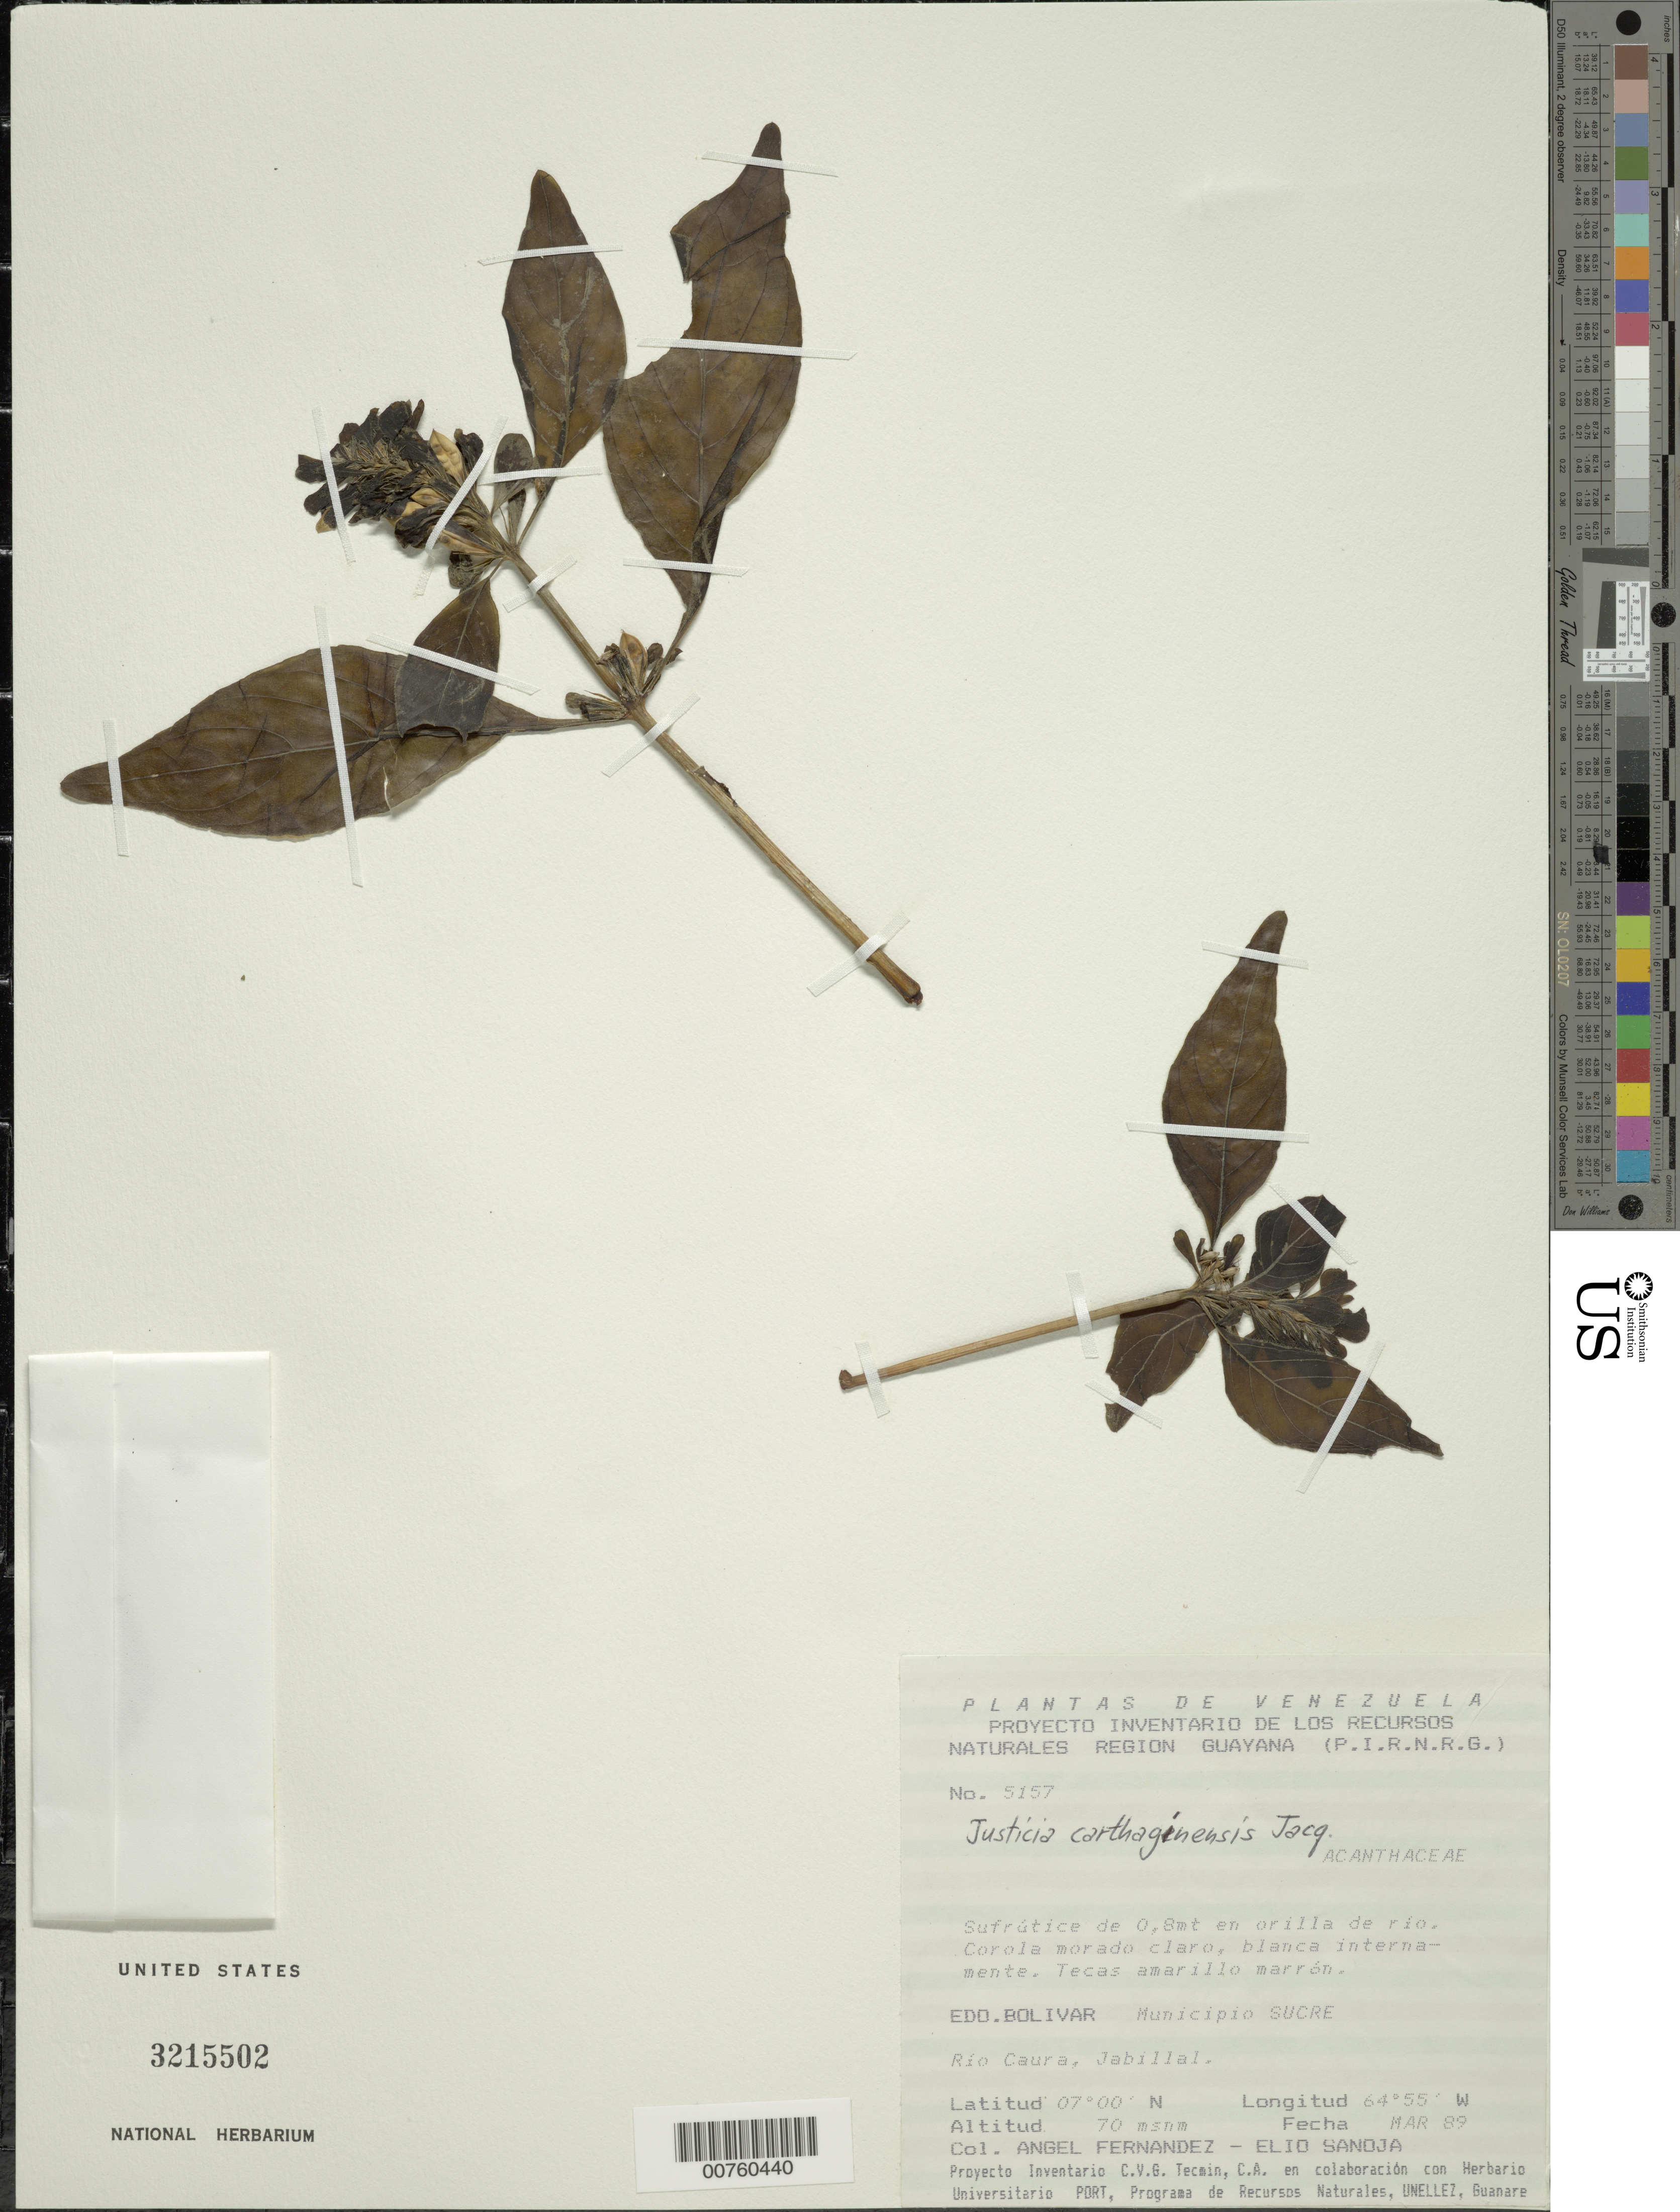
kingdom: Plantae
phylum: Tracheophyta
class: Magnoliopsida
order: Lamiales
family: Acanthaceae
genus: Justicia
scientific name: Justicia carthaginensis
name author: Jacq.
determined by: Wasshausen, Dieter C., (BOT), Smithsonian Institution - National Museum of Natural History (UNITED STATES)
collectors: A. Fernández & E. Sanoja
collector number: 5157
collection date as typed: Mar-89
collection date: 1989-03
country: Venezuela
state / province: Bolívar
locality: Mun. Sucre, Jabillal, Río Caura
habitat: Orilla del río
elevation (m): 70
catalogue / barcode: US 3215502